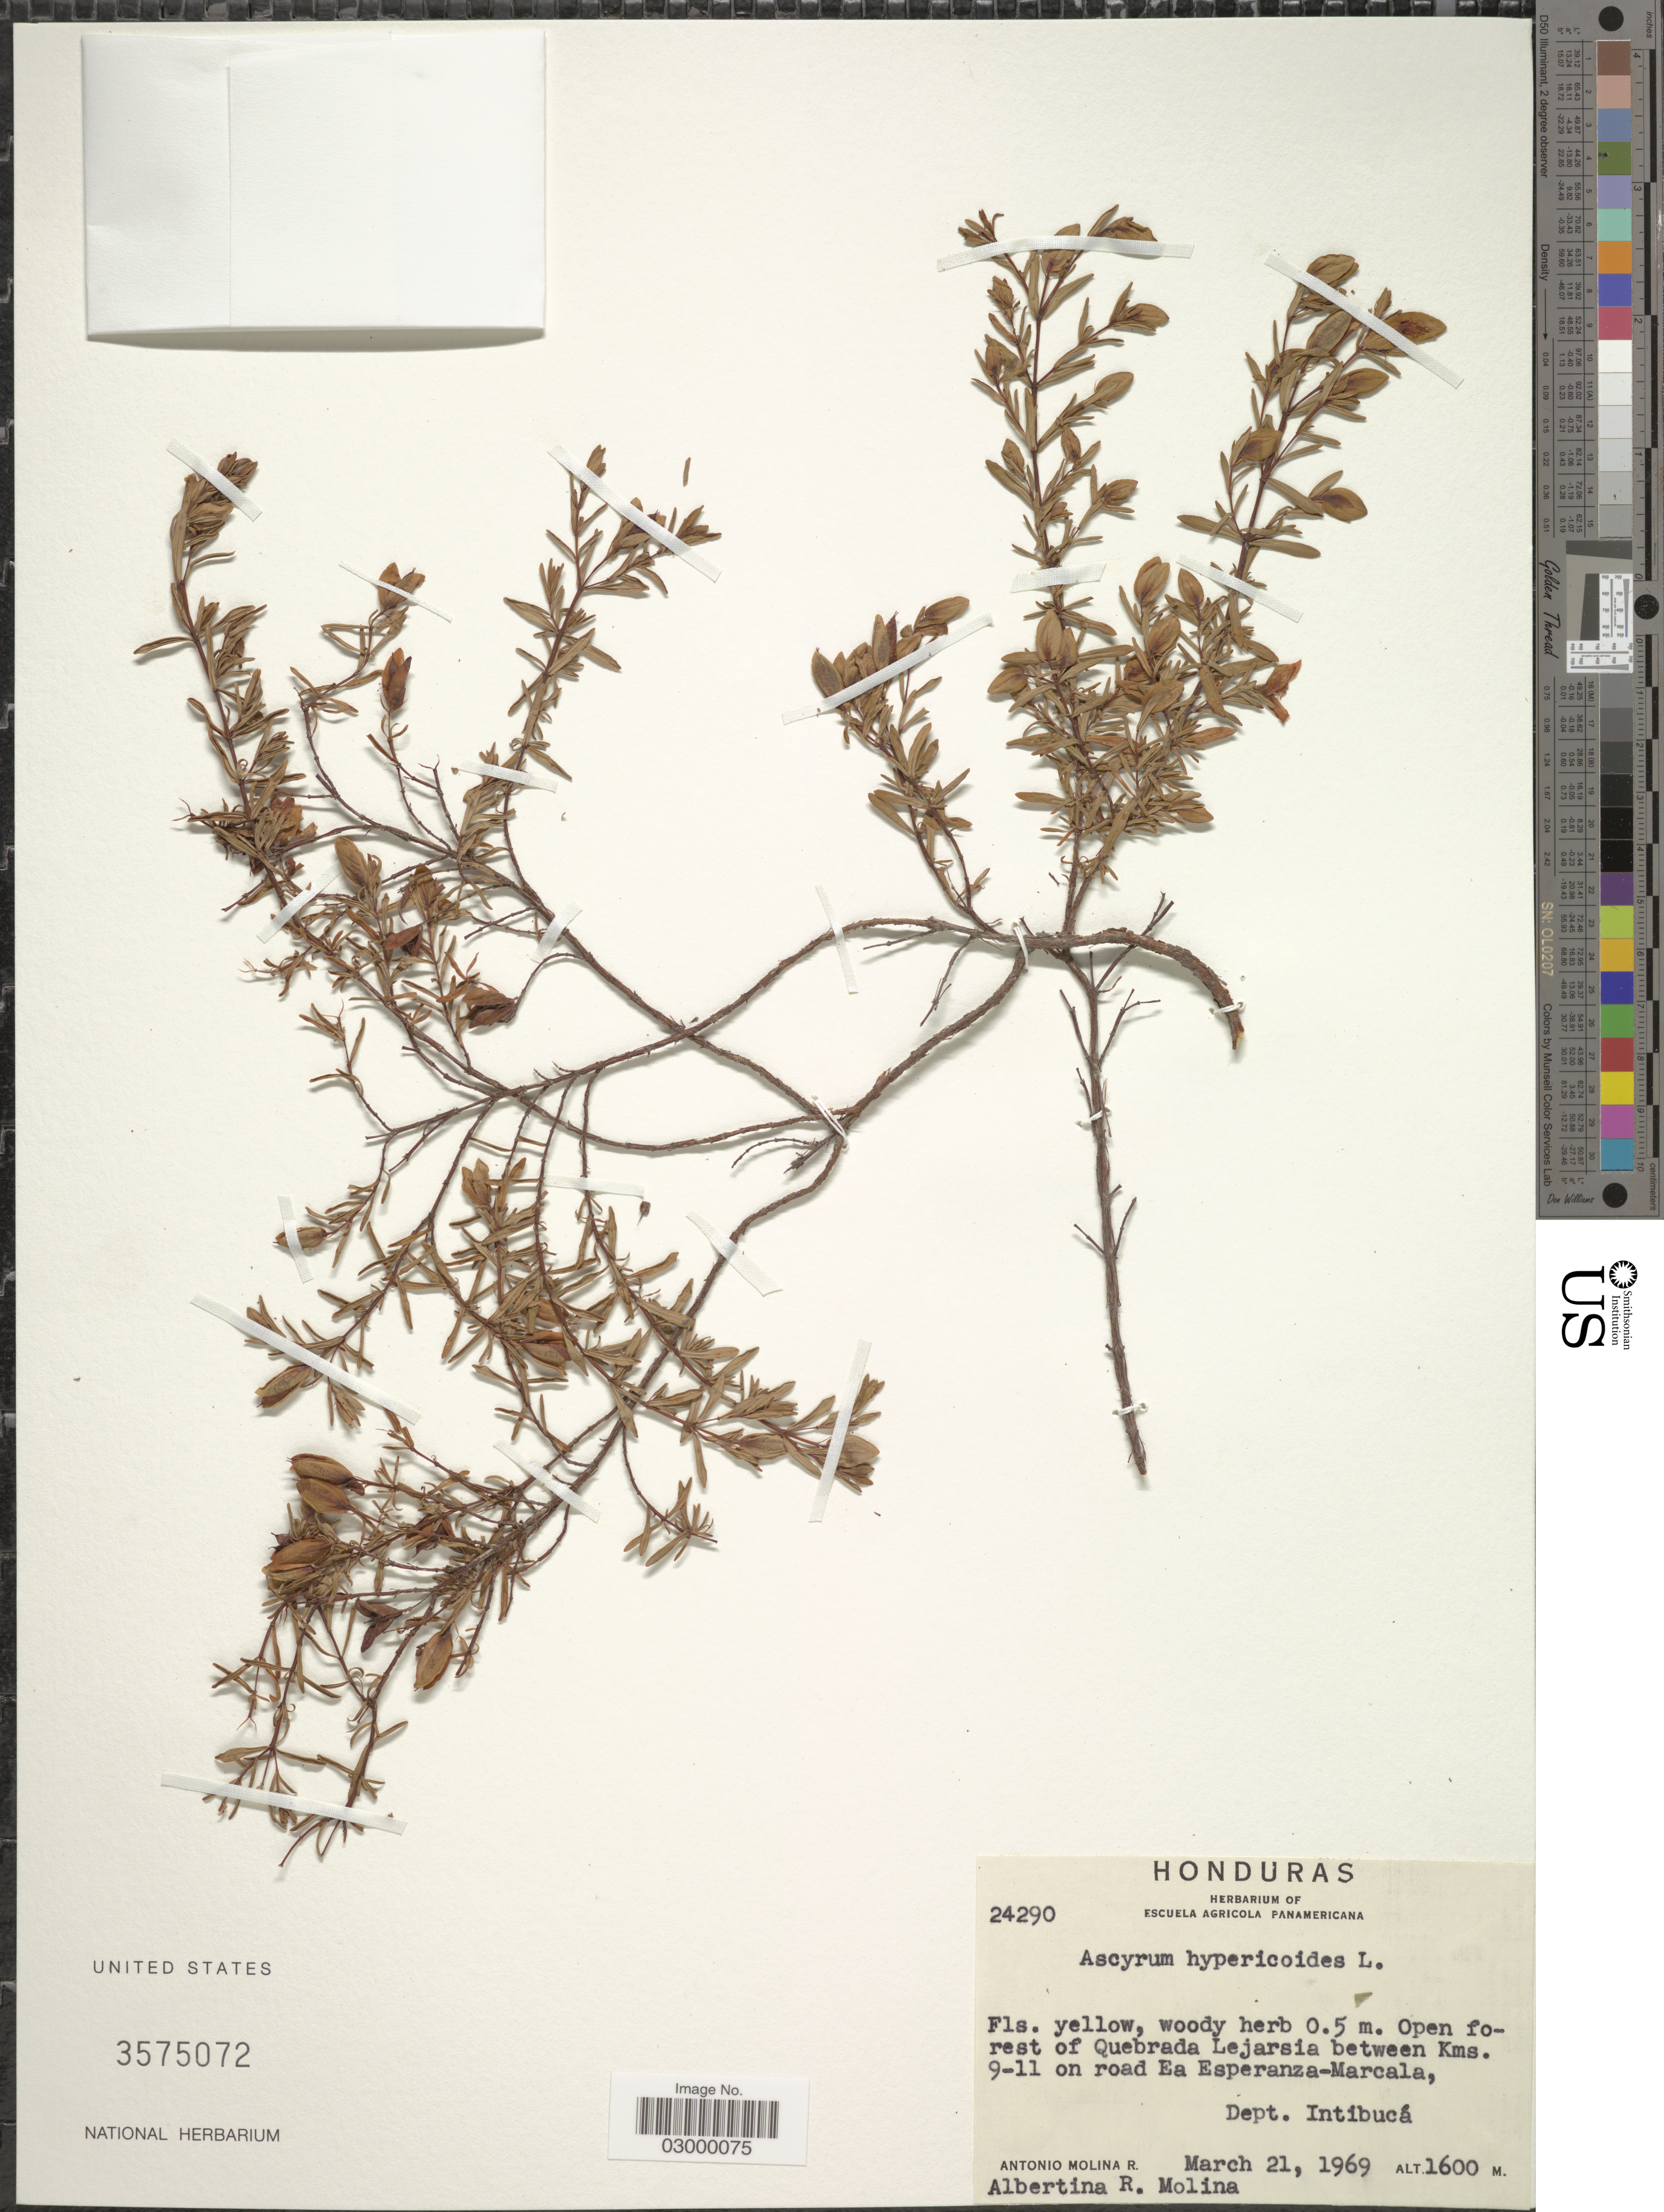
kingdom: Plantae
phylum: Tracheophyta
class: Magnoliopsida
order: Malpighiales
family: Hypericaceae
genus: Hypericum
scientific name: Hypericum hypericoides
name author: (L.) Crantz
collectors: A. Molina R. & A. R. Molina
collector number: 24290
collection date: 1969-03-21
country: Honduras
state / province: Intibuca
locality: Open forest of Quebrada Lejarsia between Kms. 9-11 on road Ea Esperanza-Marcala, Dept. Intibucá.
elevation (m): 1600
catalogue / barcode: US 3575072